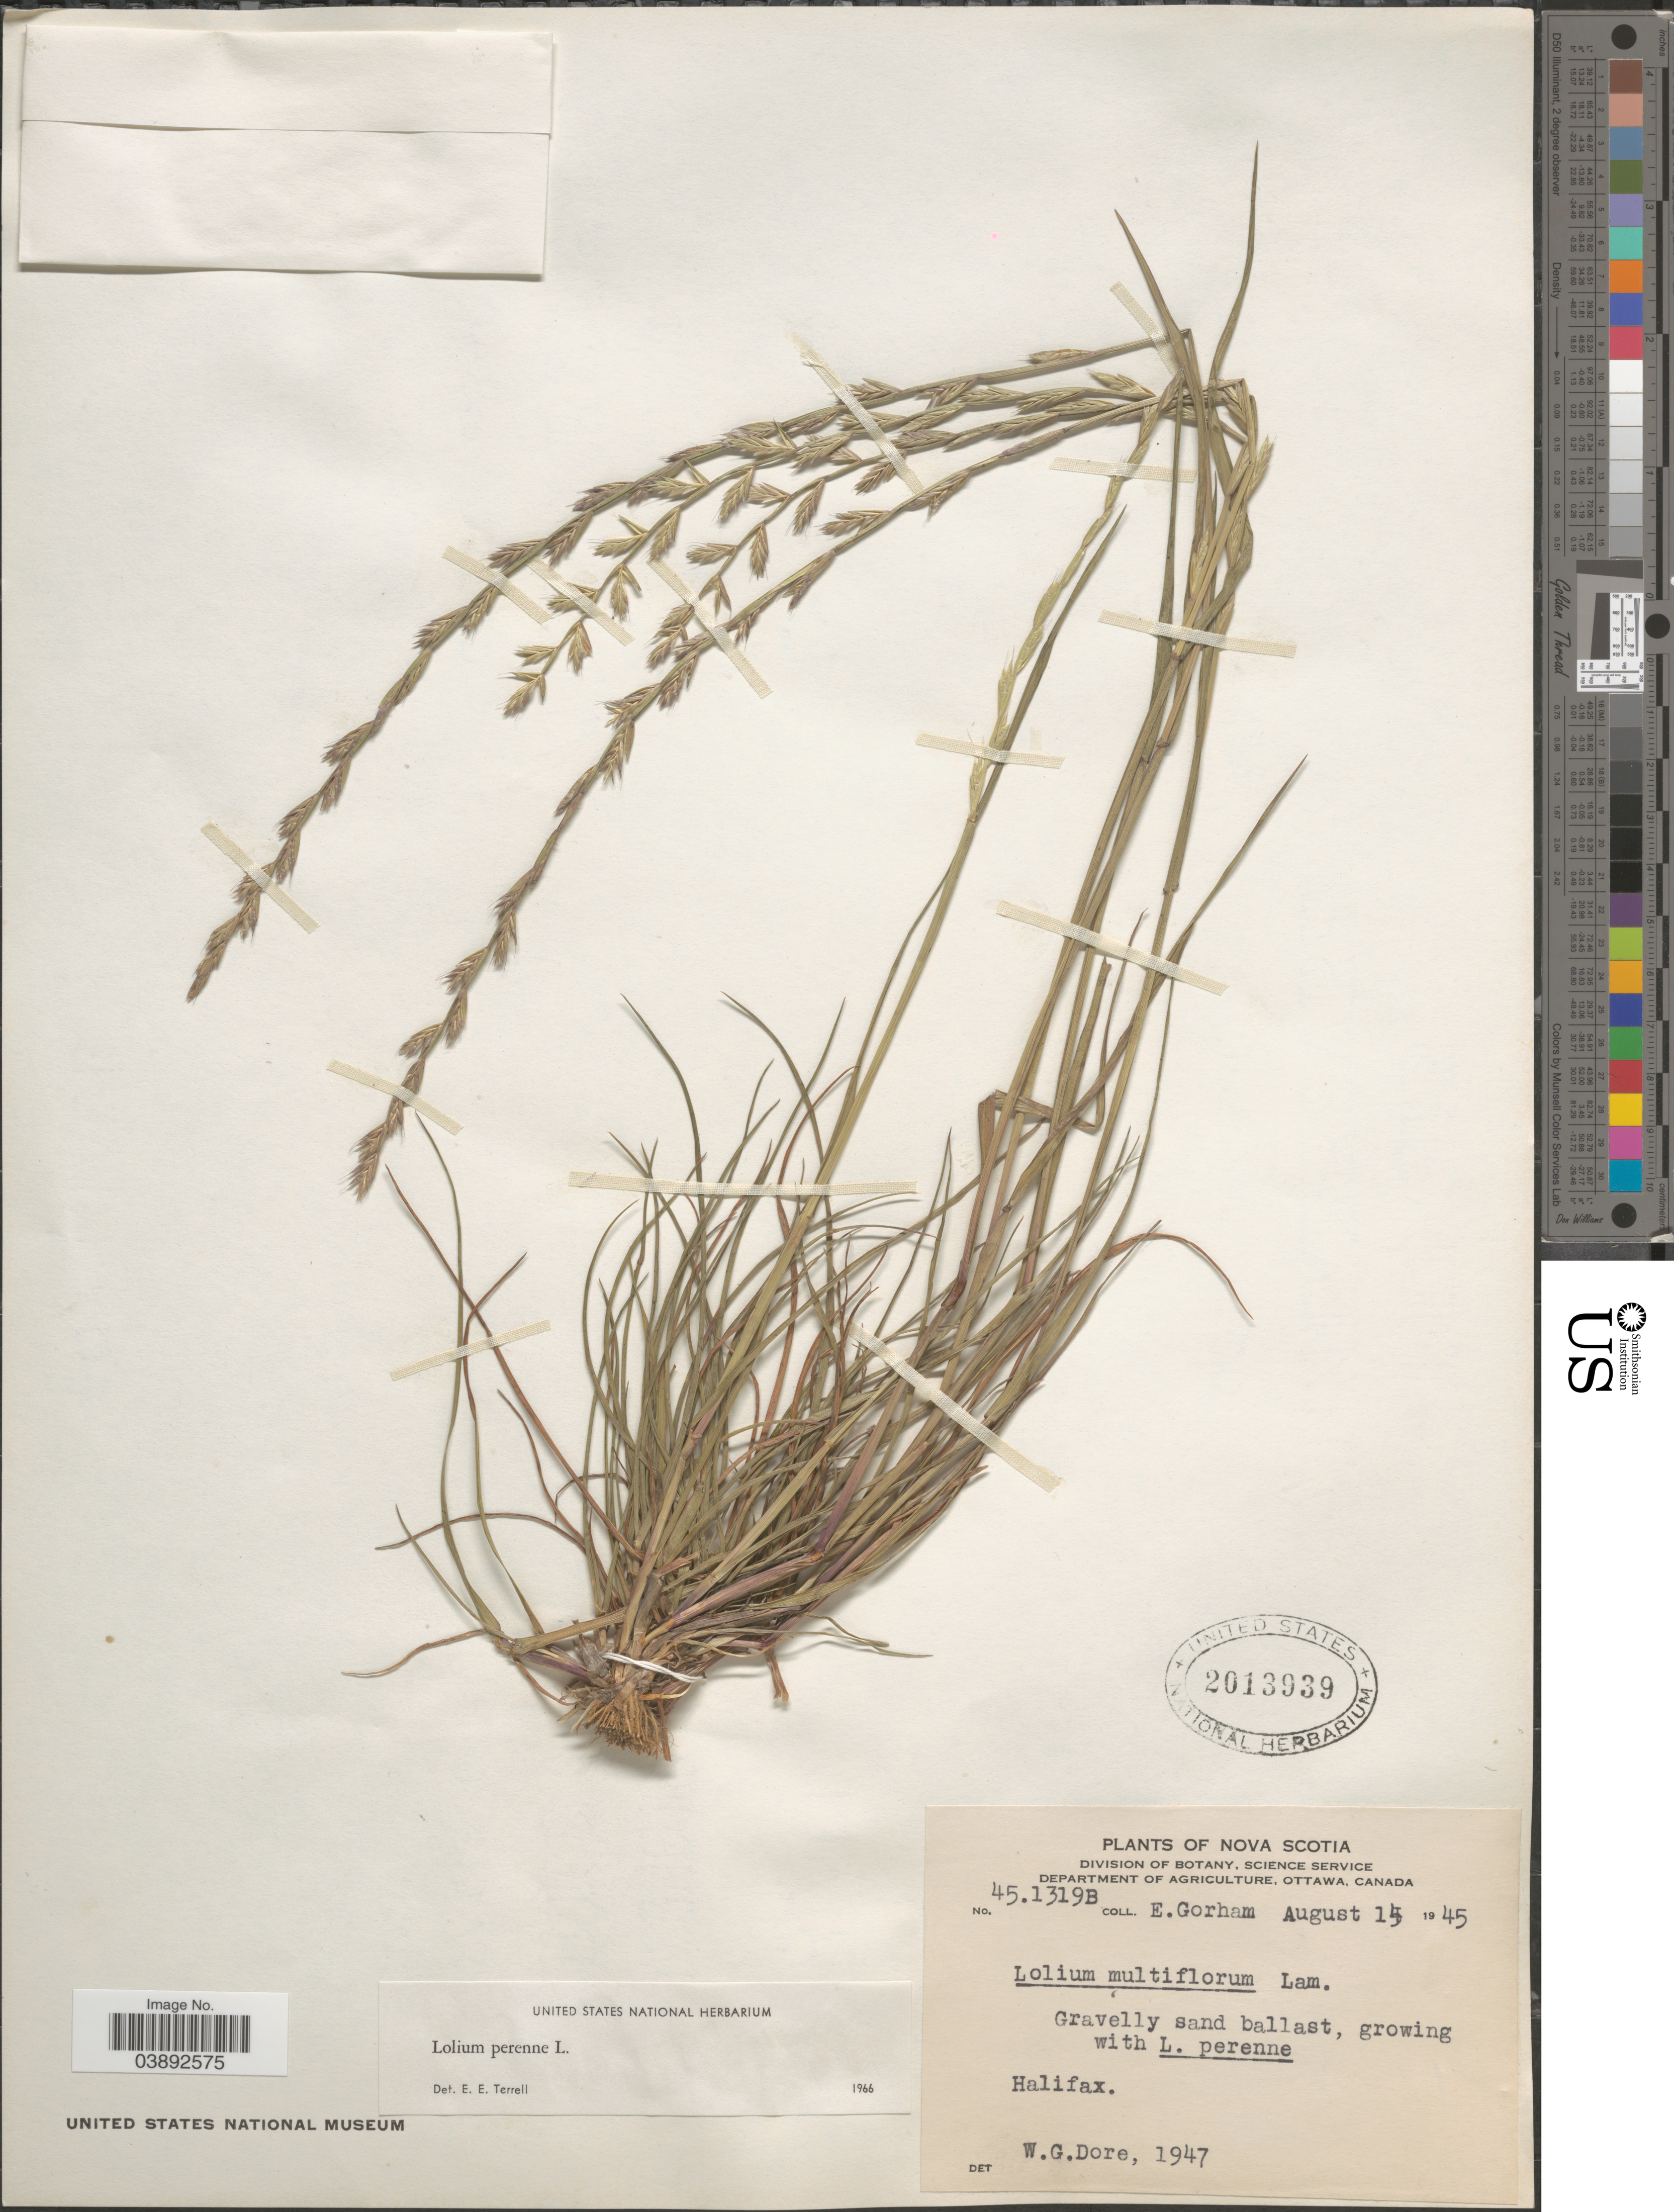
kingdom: Plantae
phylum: Tracheophyta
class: Liliopsida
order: Poales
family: Poaceae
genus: Lolium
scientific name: Lolium perenne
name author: L.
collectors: E. Gorham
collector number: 45.1319B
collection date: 1945-08-15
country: Canada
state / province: Nova Scotia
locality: Halifax.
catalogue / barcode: US 2013939